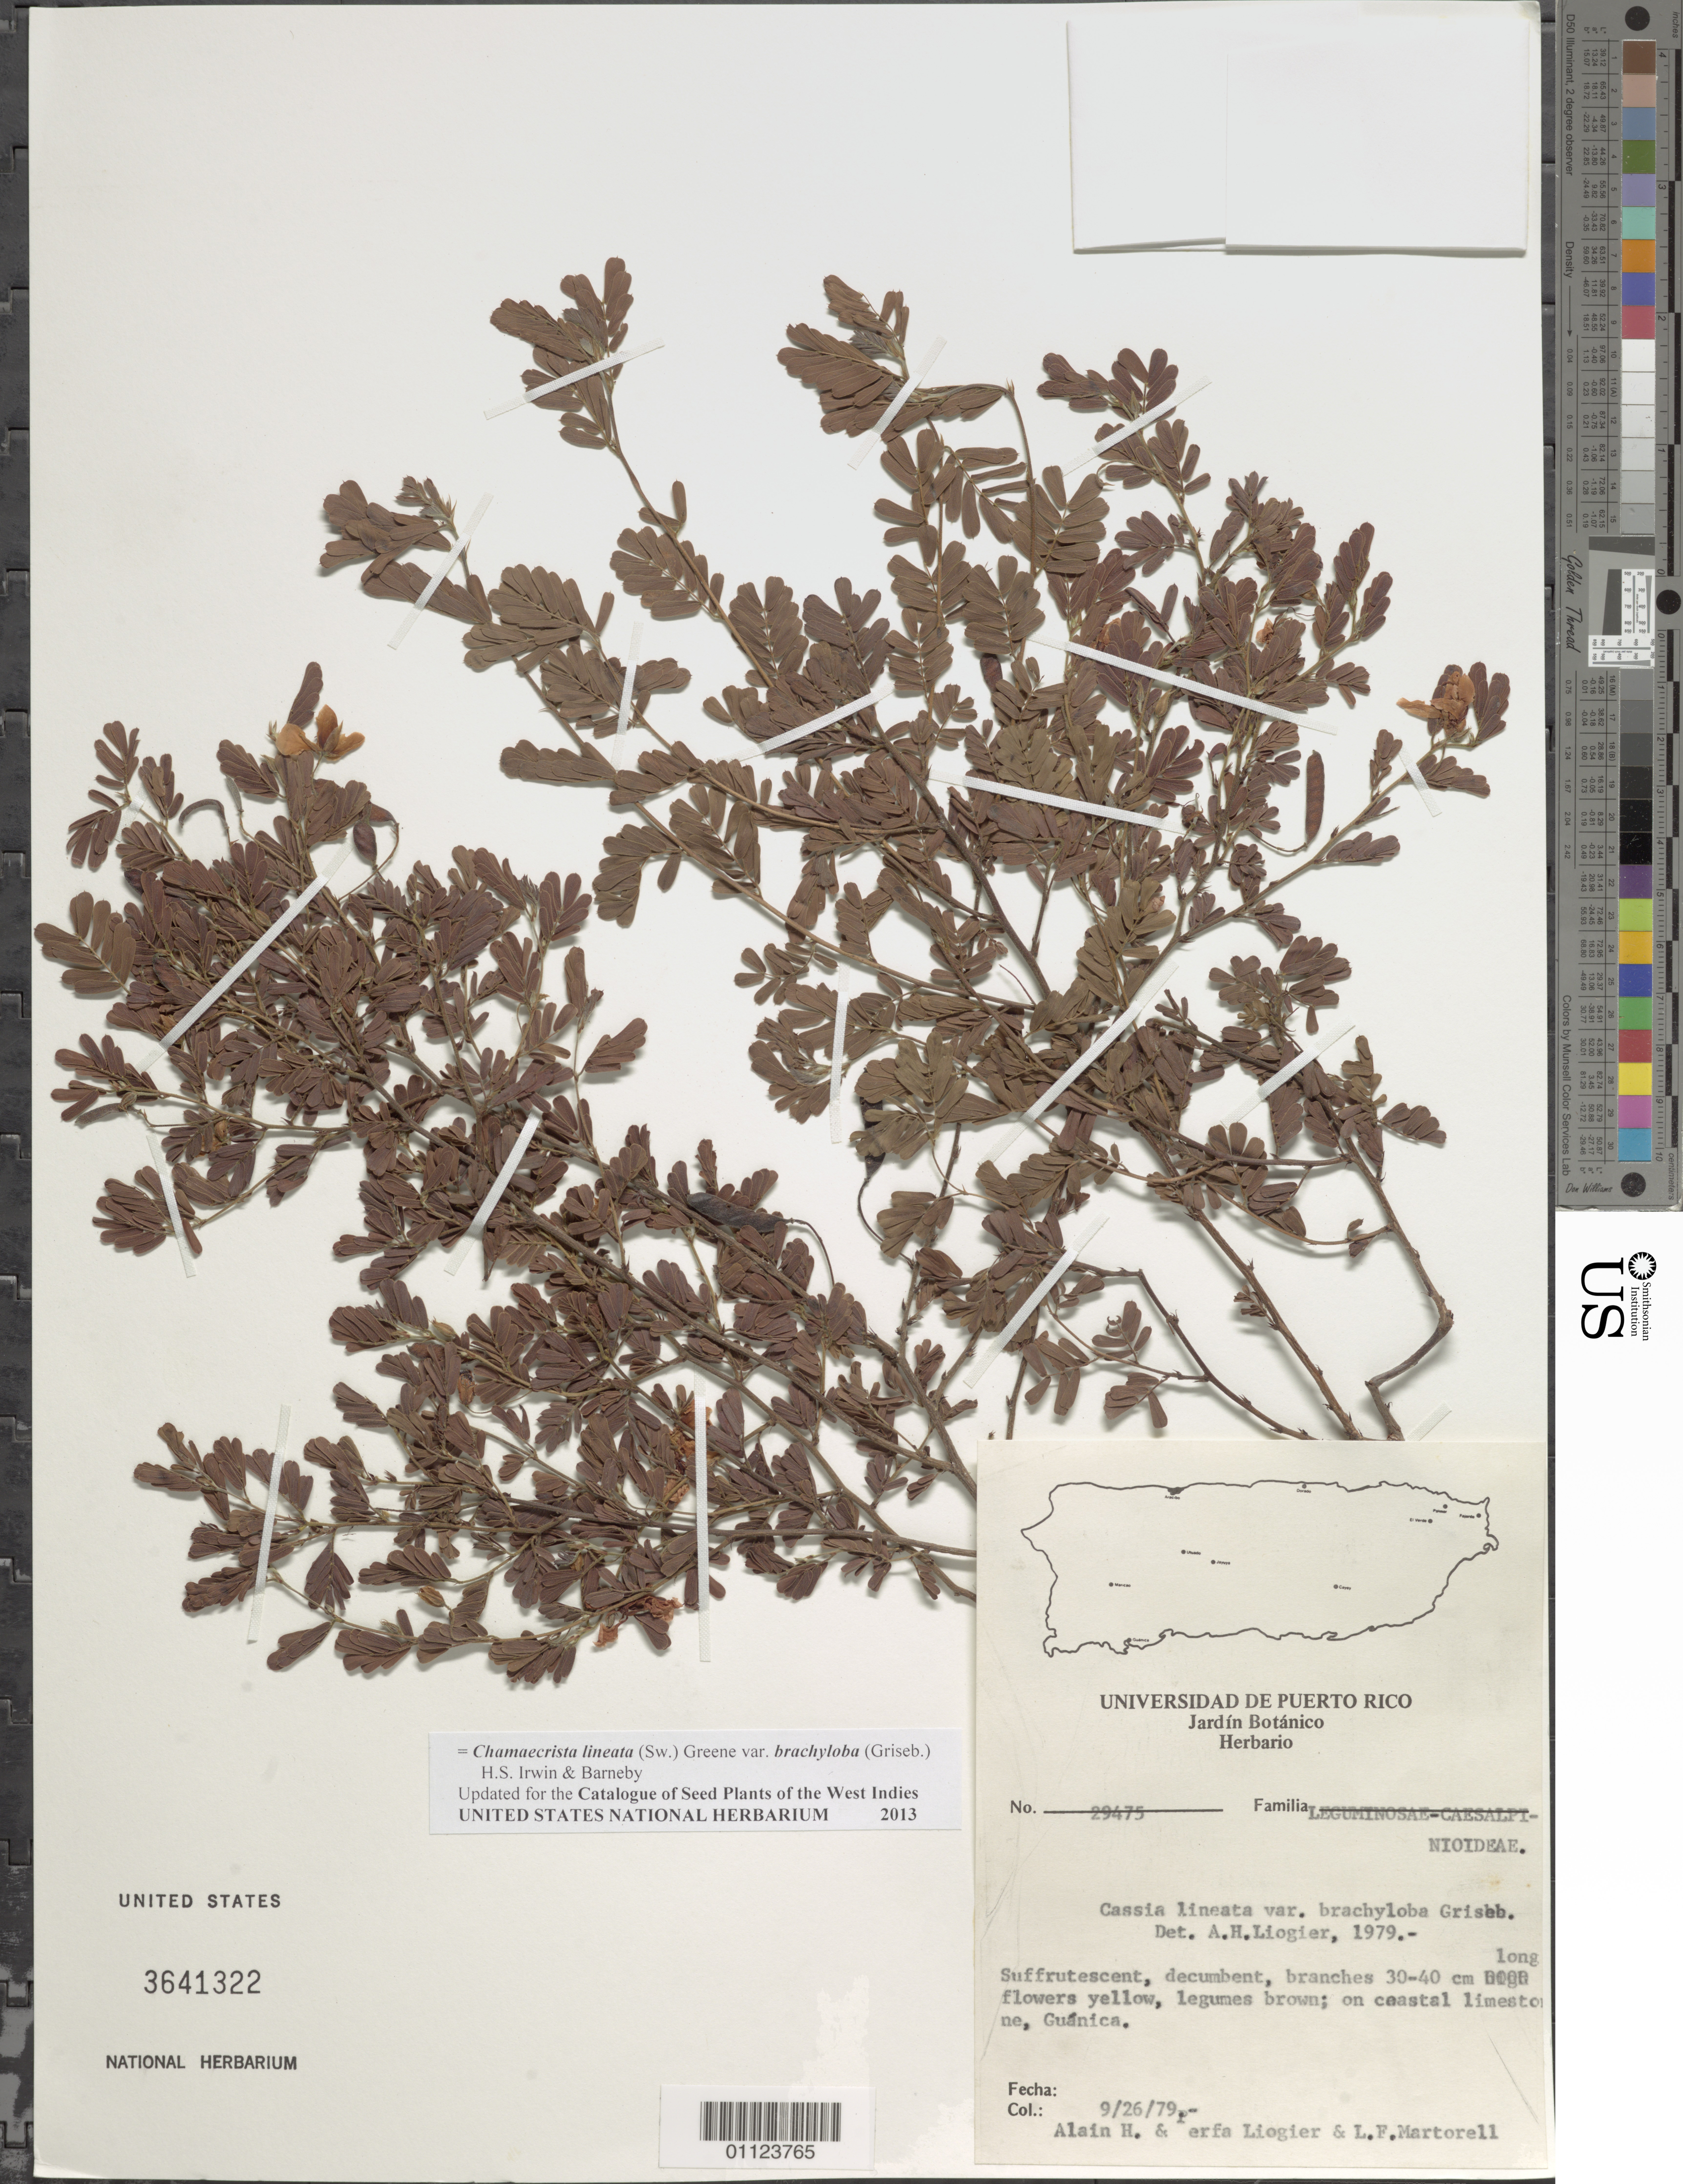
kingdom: Plantae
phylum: Tracheophyta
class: Magnoliopsida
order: Fabales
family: Fabaceae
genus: Chamaecrista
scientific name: Chamaecrista lineata var. brachyloba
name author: (Griseb.) H.S. Irwin & Barneby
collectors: A. H. Liogier, M. P. Liogier & L. Martorell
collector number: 29475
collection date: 1979-09-26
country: Puerto Rico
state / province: Guánica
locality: Guánica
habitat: On coastal limestone.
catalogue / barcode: US 3641322